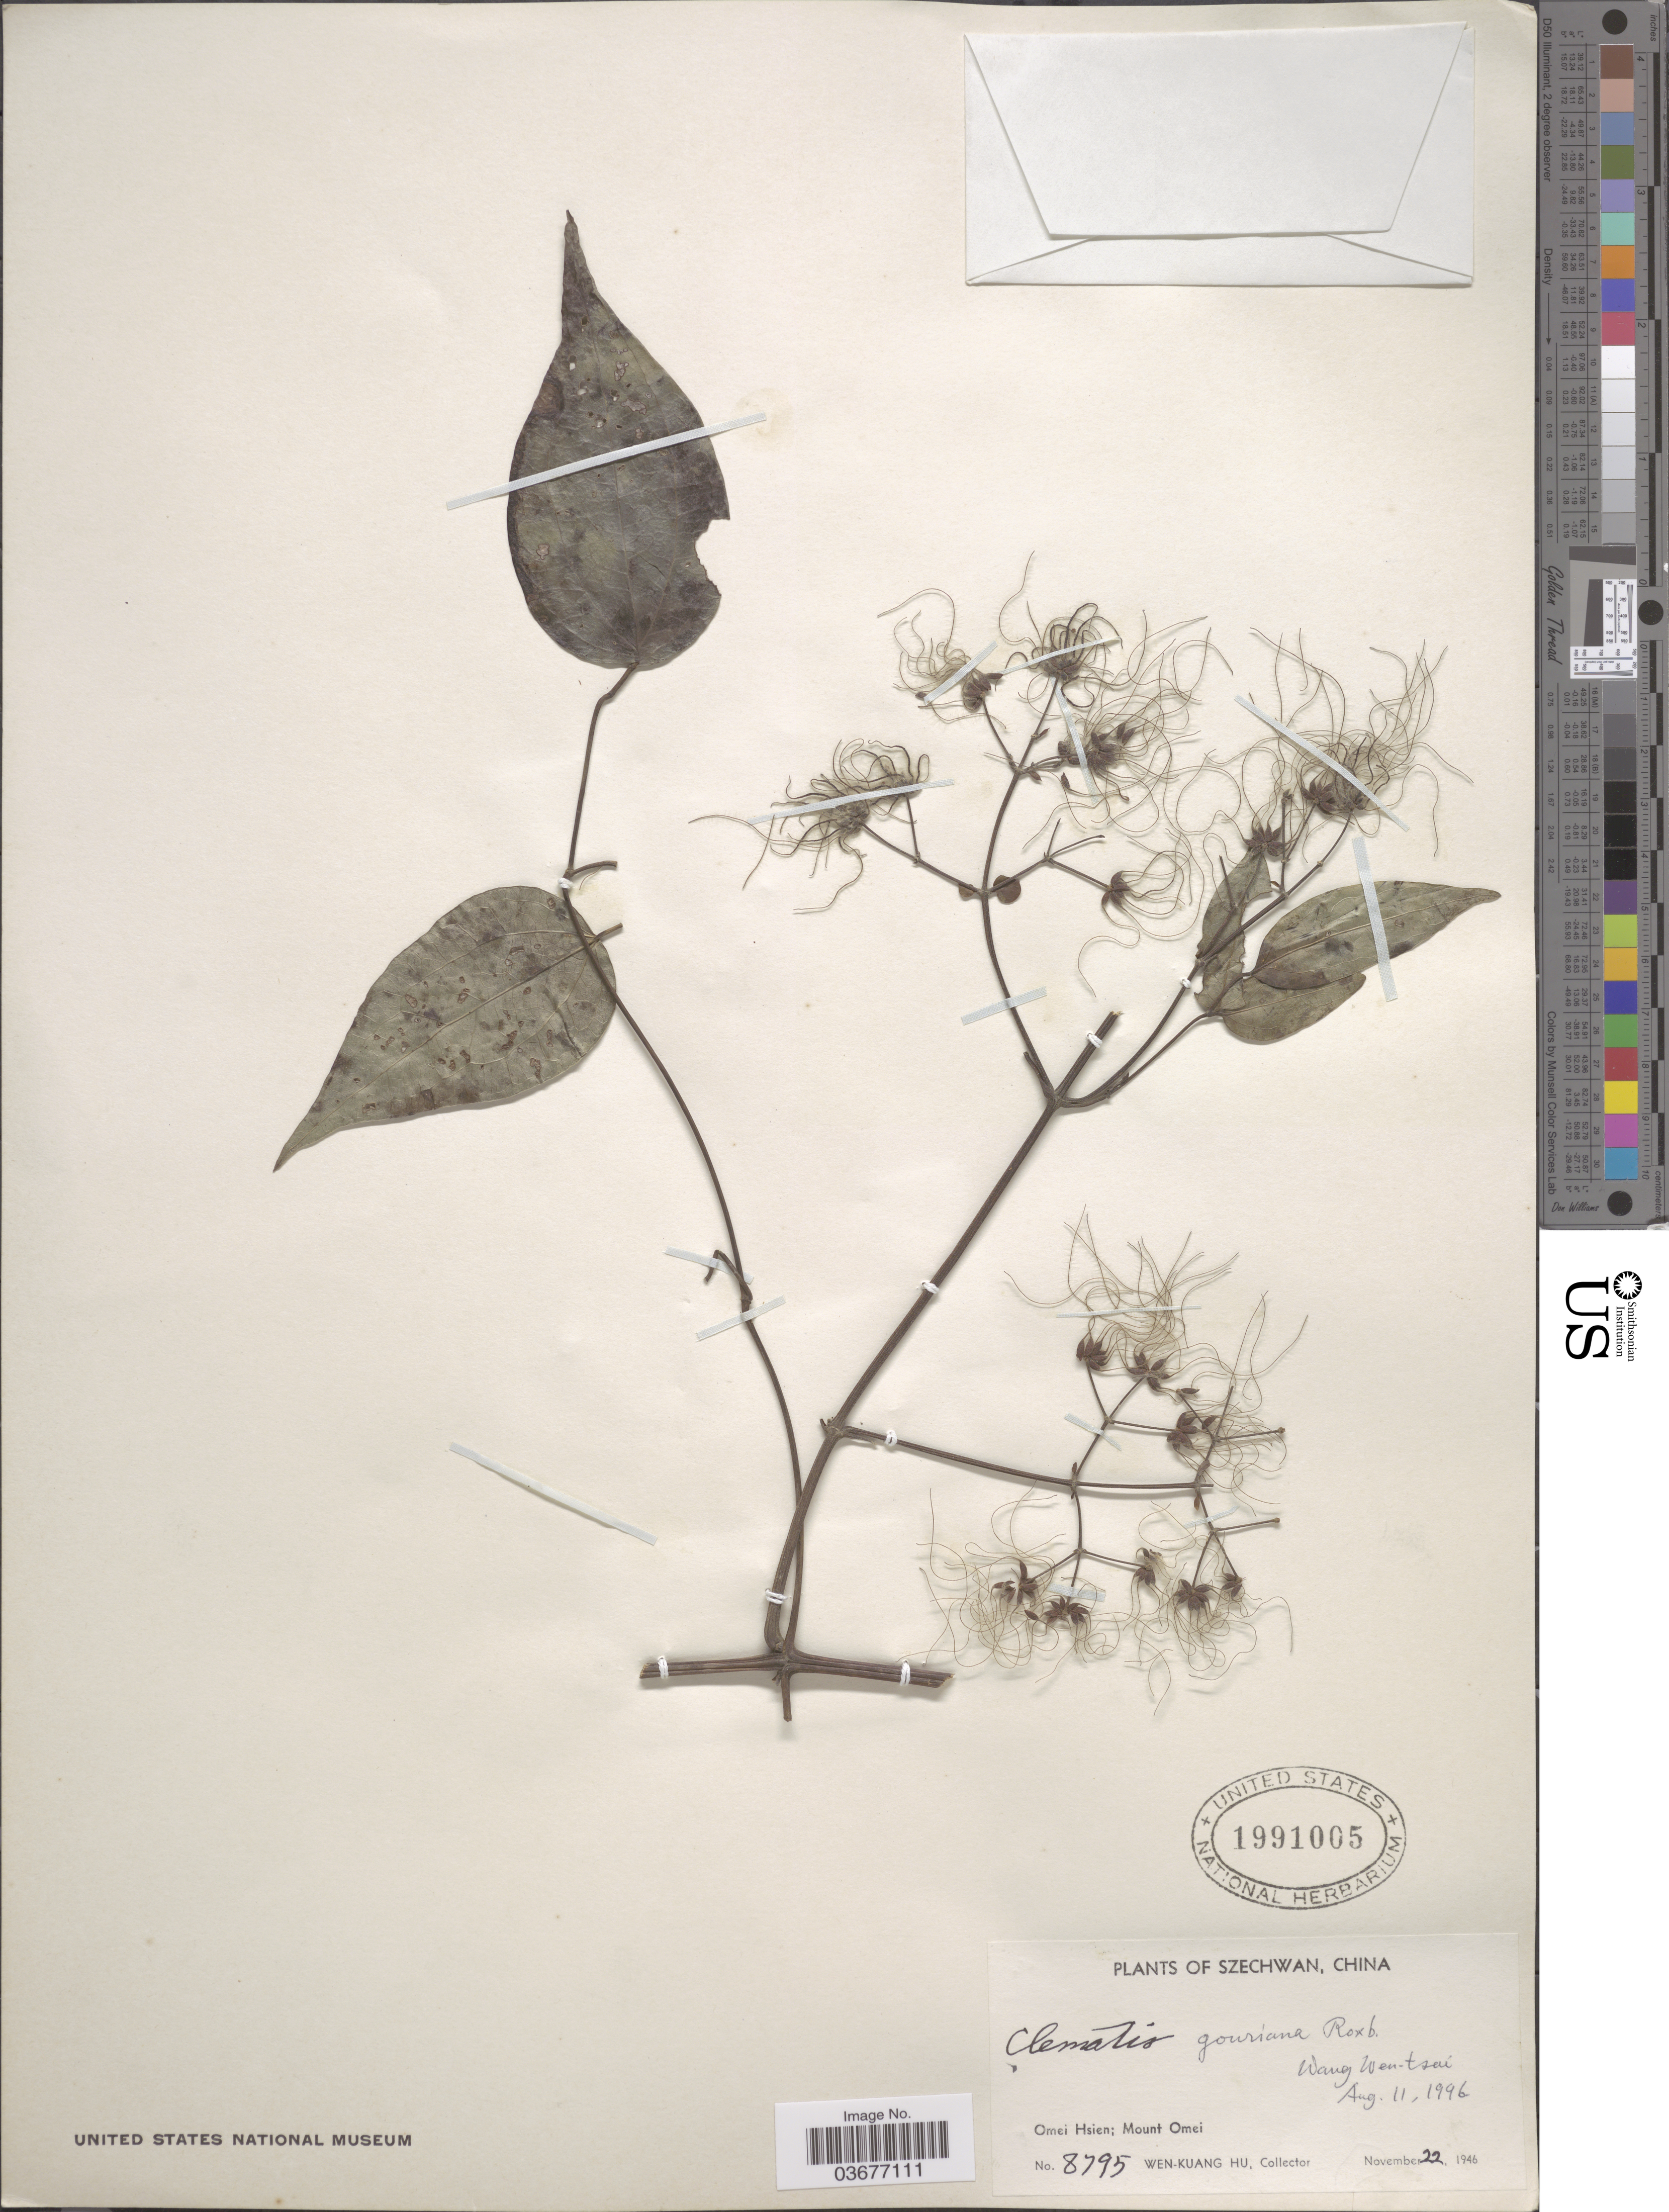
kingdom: Plantae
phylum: Tracheophyta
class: Magnoliopsida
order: Ranunculales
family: Ranunculaceae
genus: Clematis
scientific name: Clematis gouriana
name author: Roxb. ex DC.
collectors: W. K. Hu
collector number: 8795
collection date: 1946-11-22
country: China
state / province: Sichuan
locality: Szechwan. Omei Hsien; Mount Omei.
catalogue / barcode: US 1991005